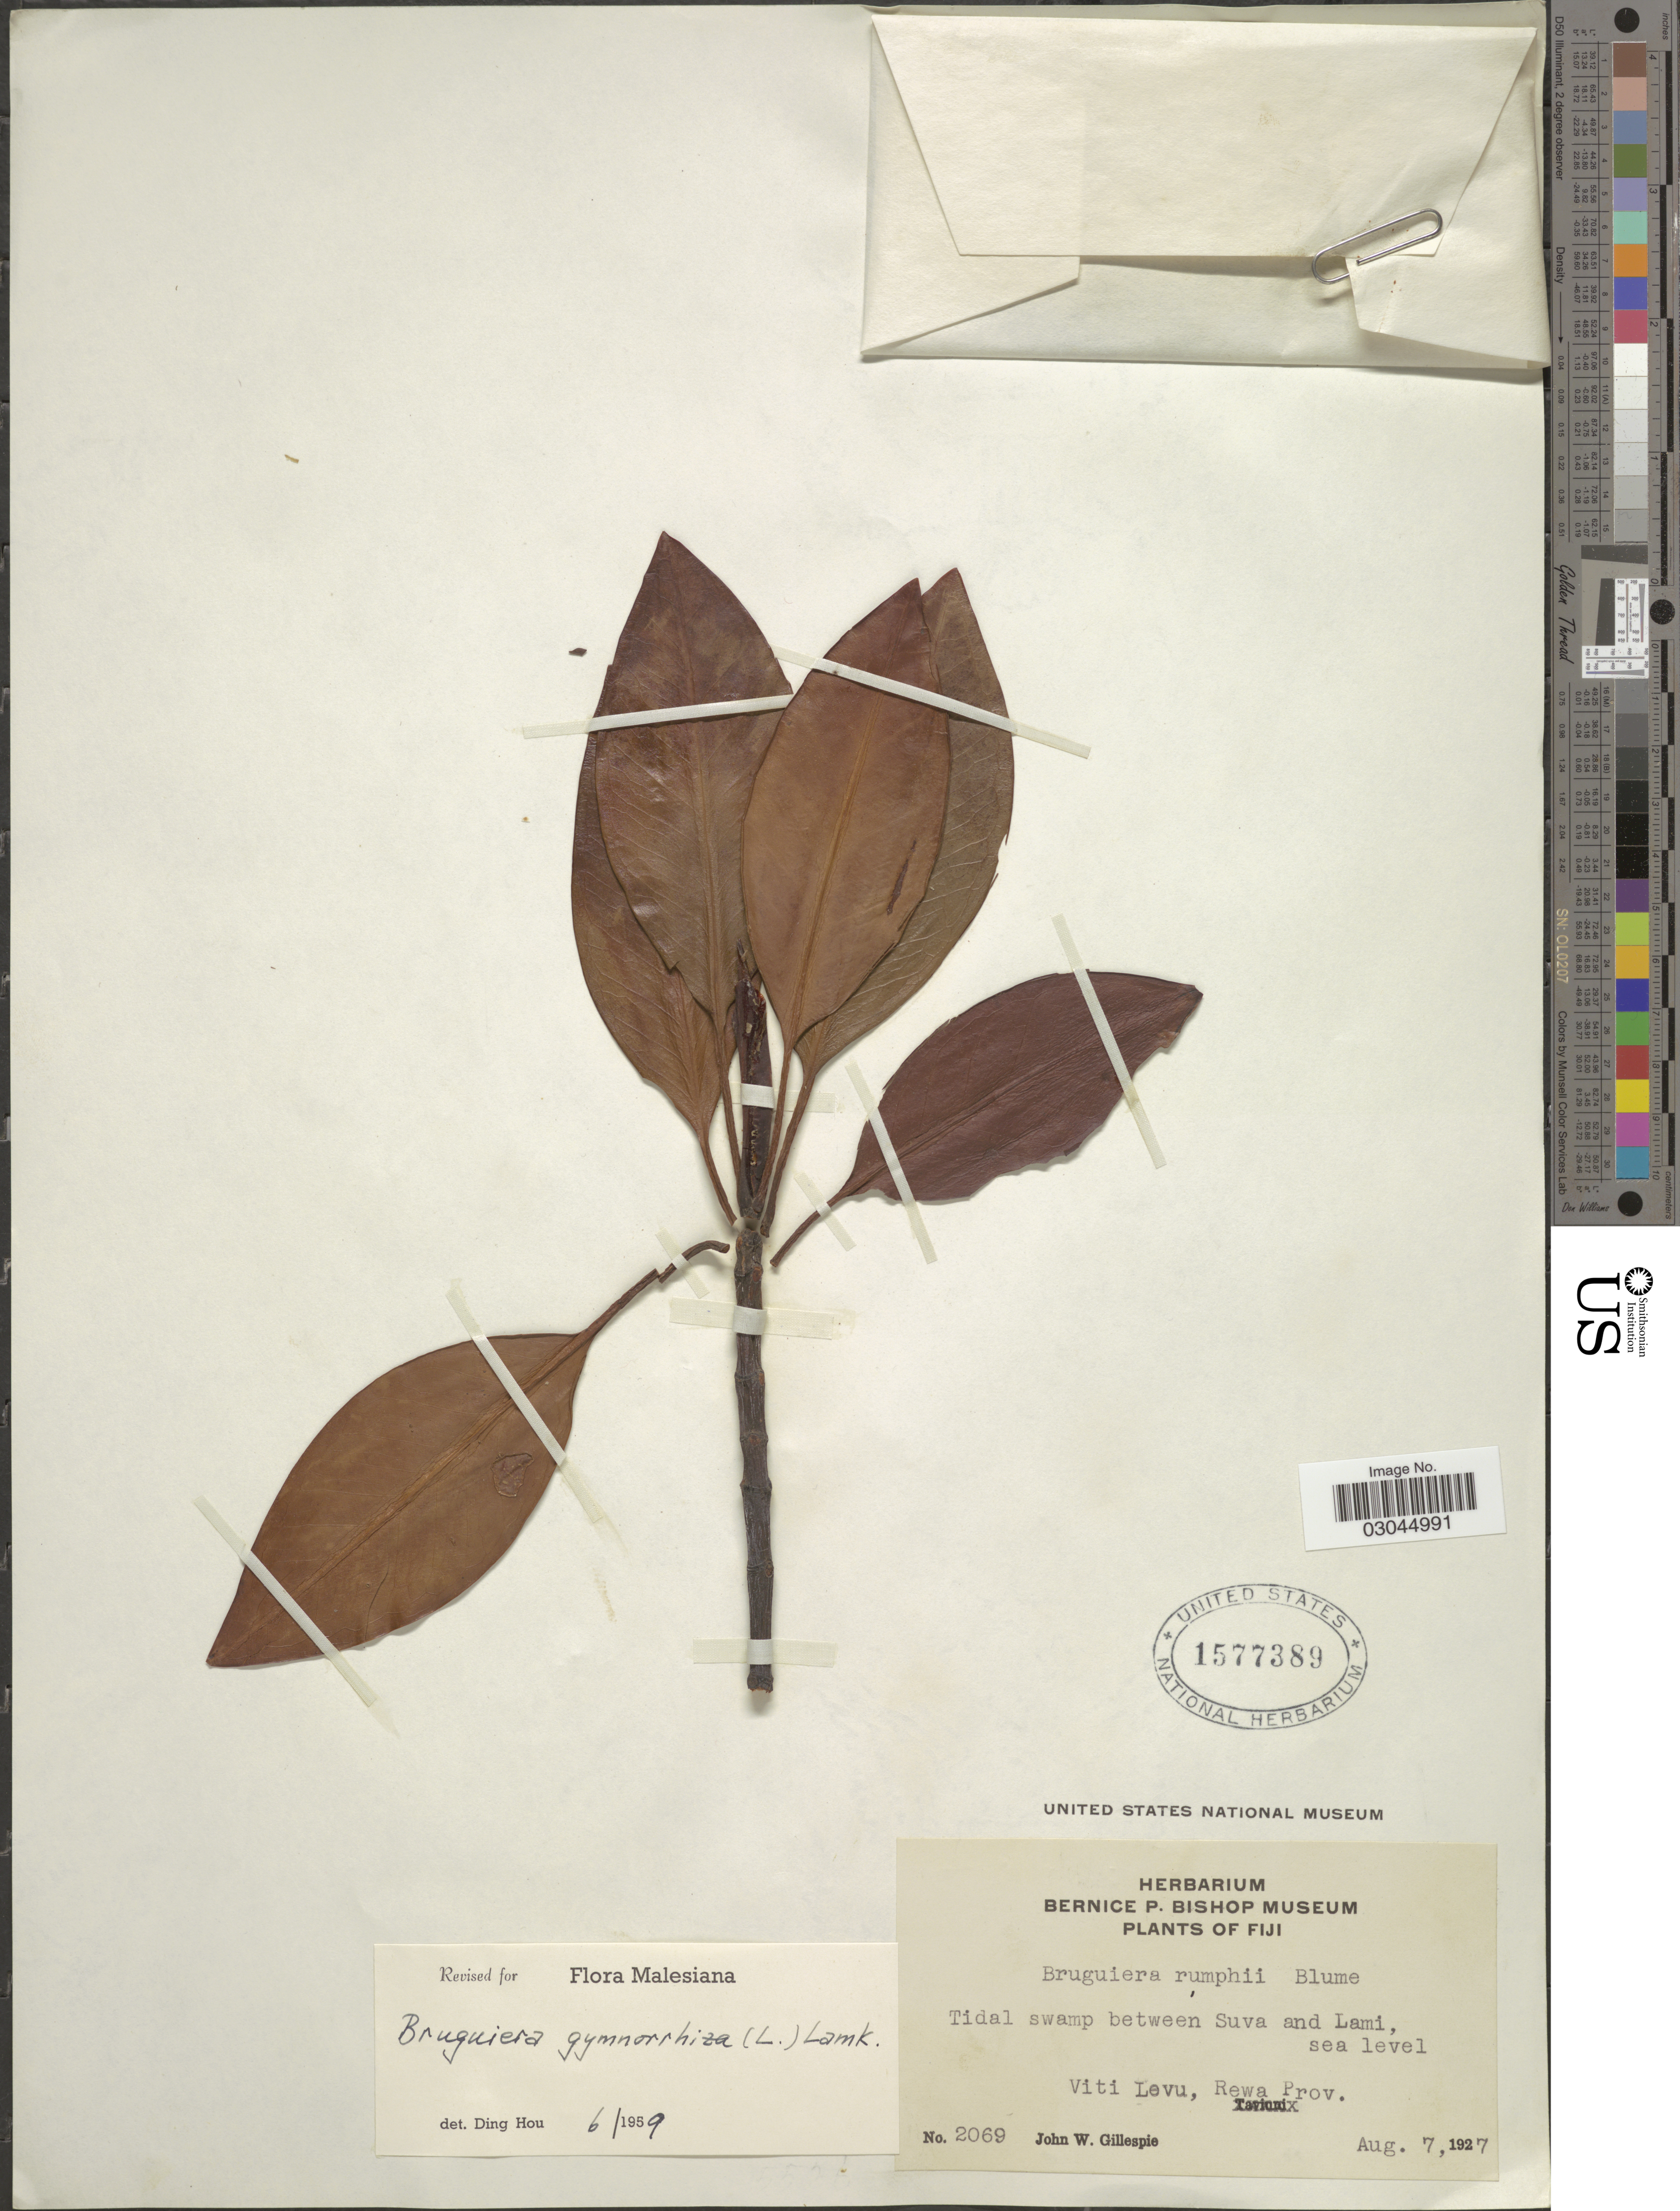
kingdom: Plantae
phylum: Tracheophyta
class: Magnoliopsida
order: Malpighiales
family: Rhizophoraceae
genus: Bruguiera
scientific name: Bruguiera gymnorhiza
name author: (L.) Savigny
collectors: J. W. Gillespie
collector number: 2069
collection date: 1927-08-07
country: Fiji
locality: Tidal swamp between Suva and Lami, Viti Levu, Rewa Prov.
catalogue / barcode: US 1577389